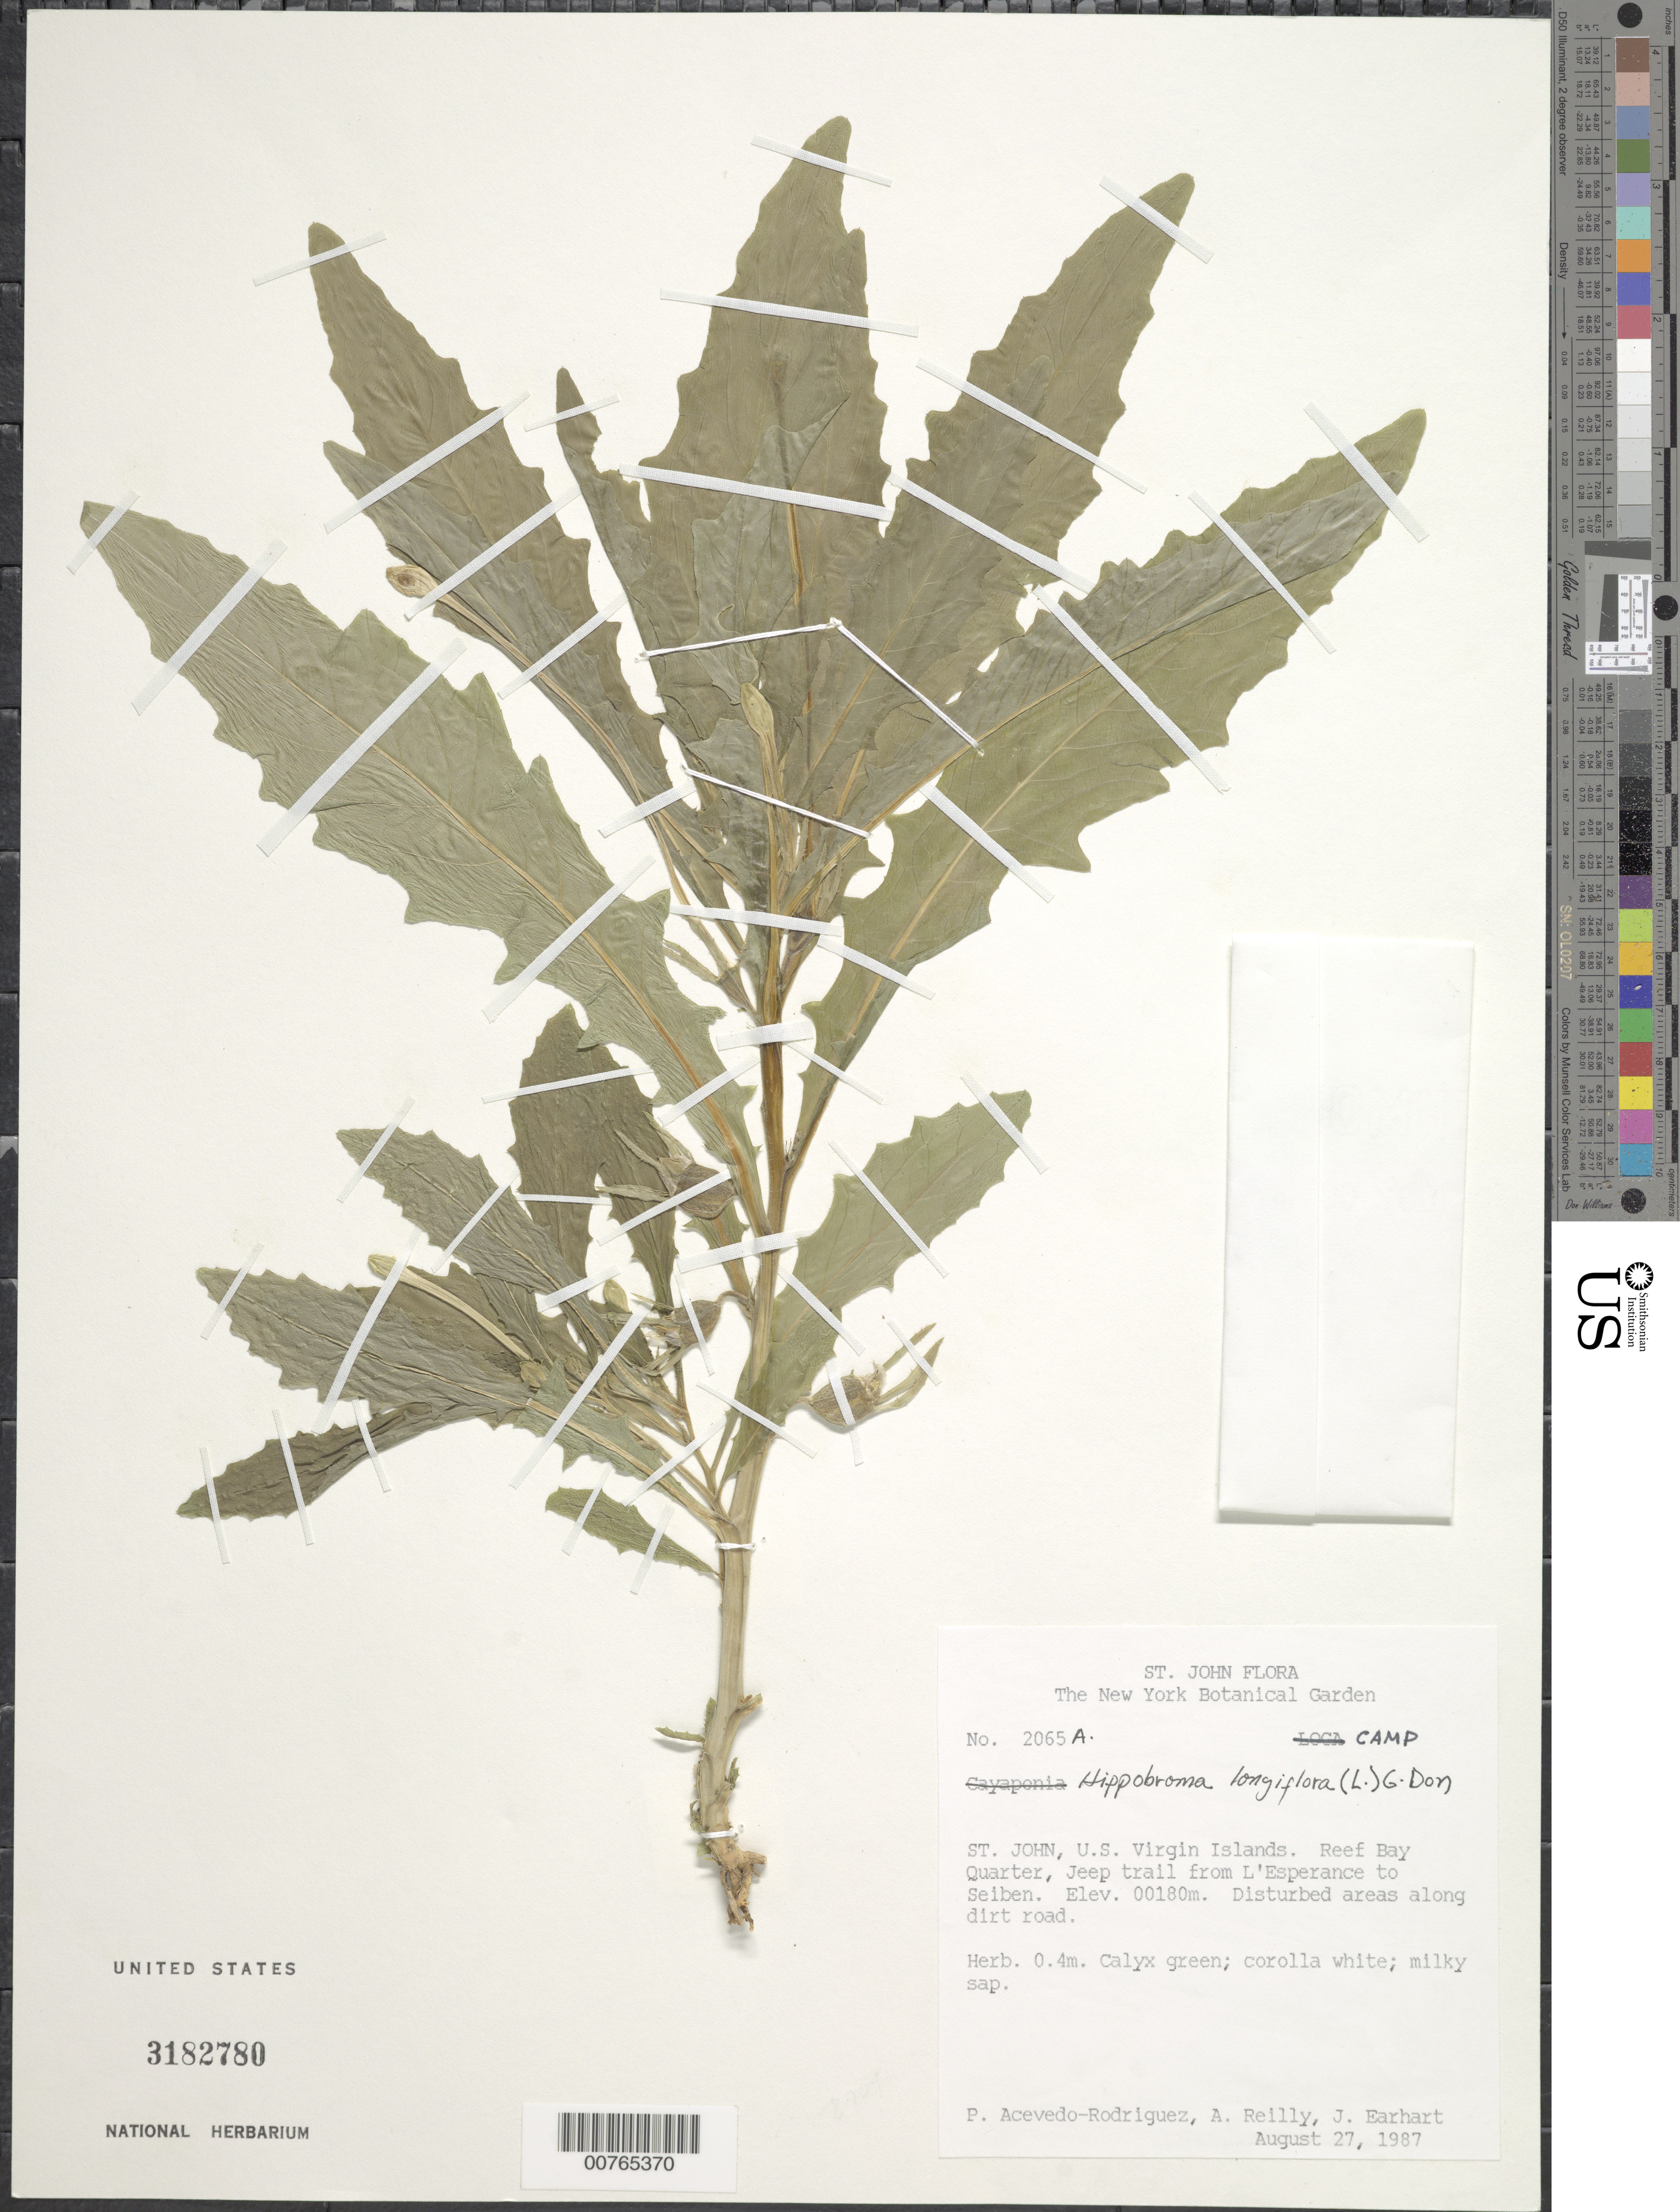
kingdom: Plantae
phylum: Tracheophyta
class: Magnoliopsida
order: Asterales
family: Campanulaceae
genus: Hippobroma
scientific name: Hippobroma longiflora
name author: (L.) G. Don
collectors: P. Acevedo-Rodr., A. Reilly & J. Earhart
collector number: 2065 A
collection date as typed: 27 Aug 1987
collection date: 1987-08-27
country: U.S. Virgin Islands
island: St. John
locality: Cruz Bay Quarter; Jeep trail from L'Esperance to Seiben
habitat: Disturbed areas along dirt road.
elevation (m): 180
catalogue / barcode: US 3182780